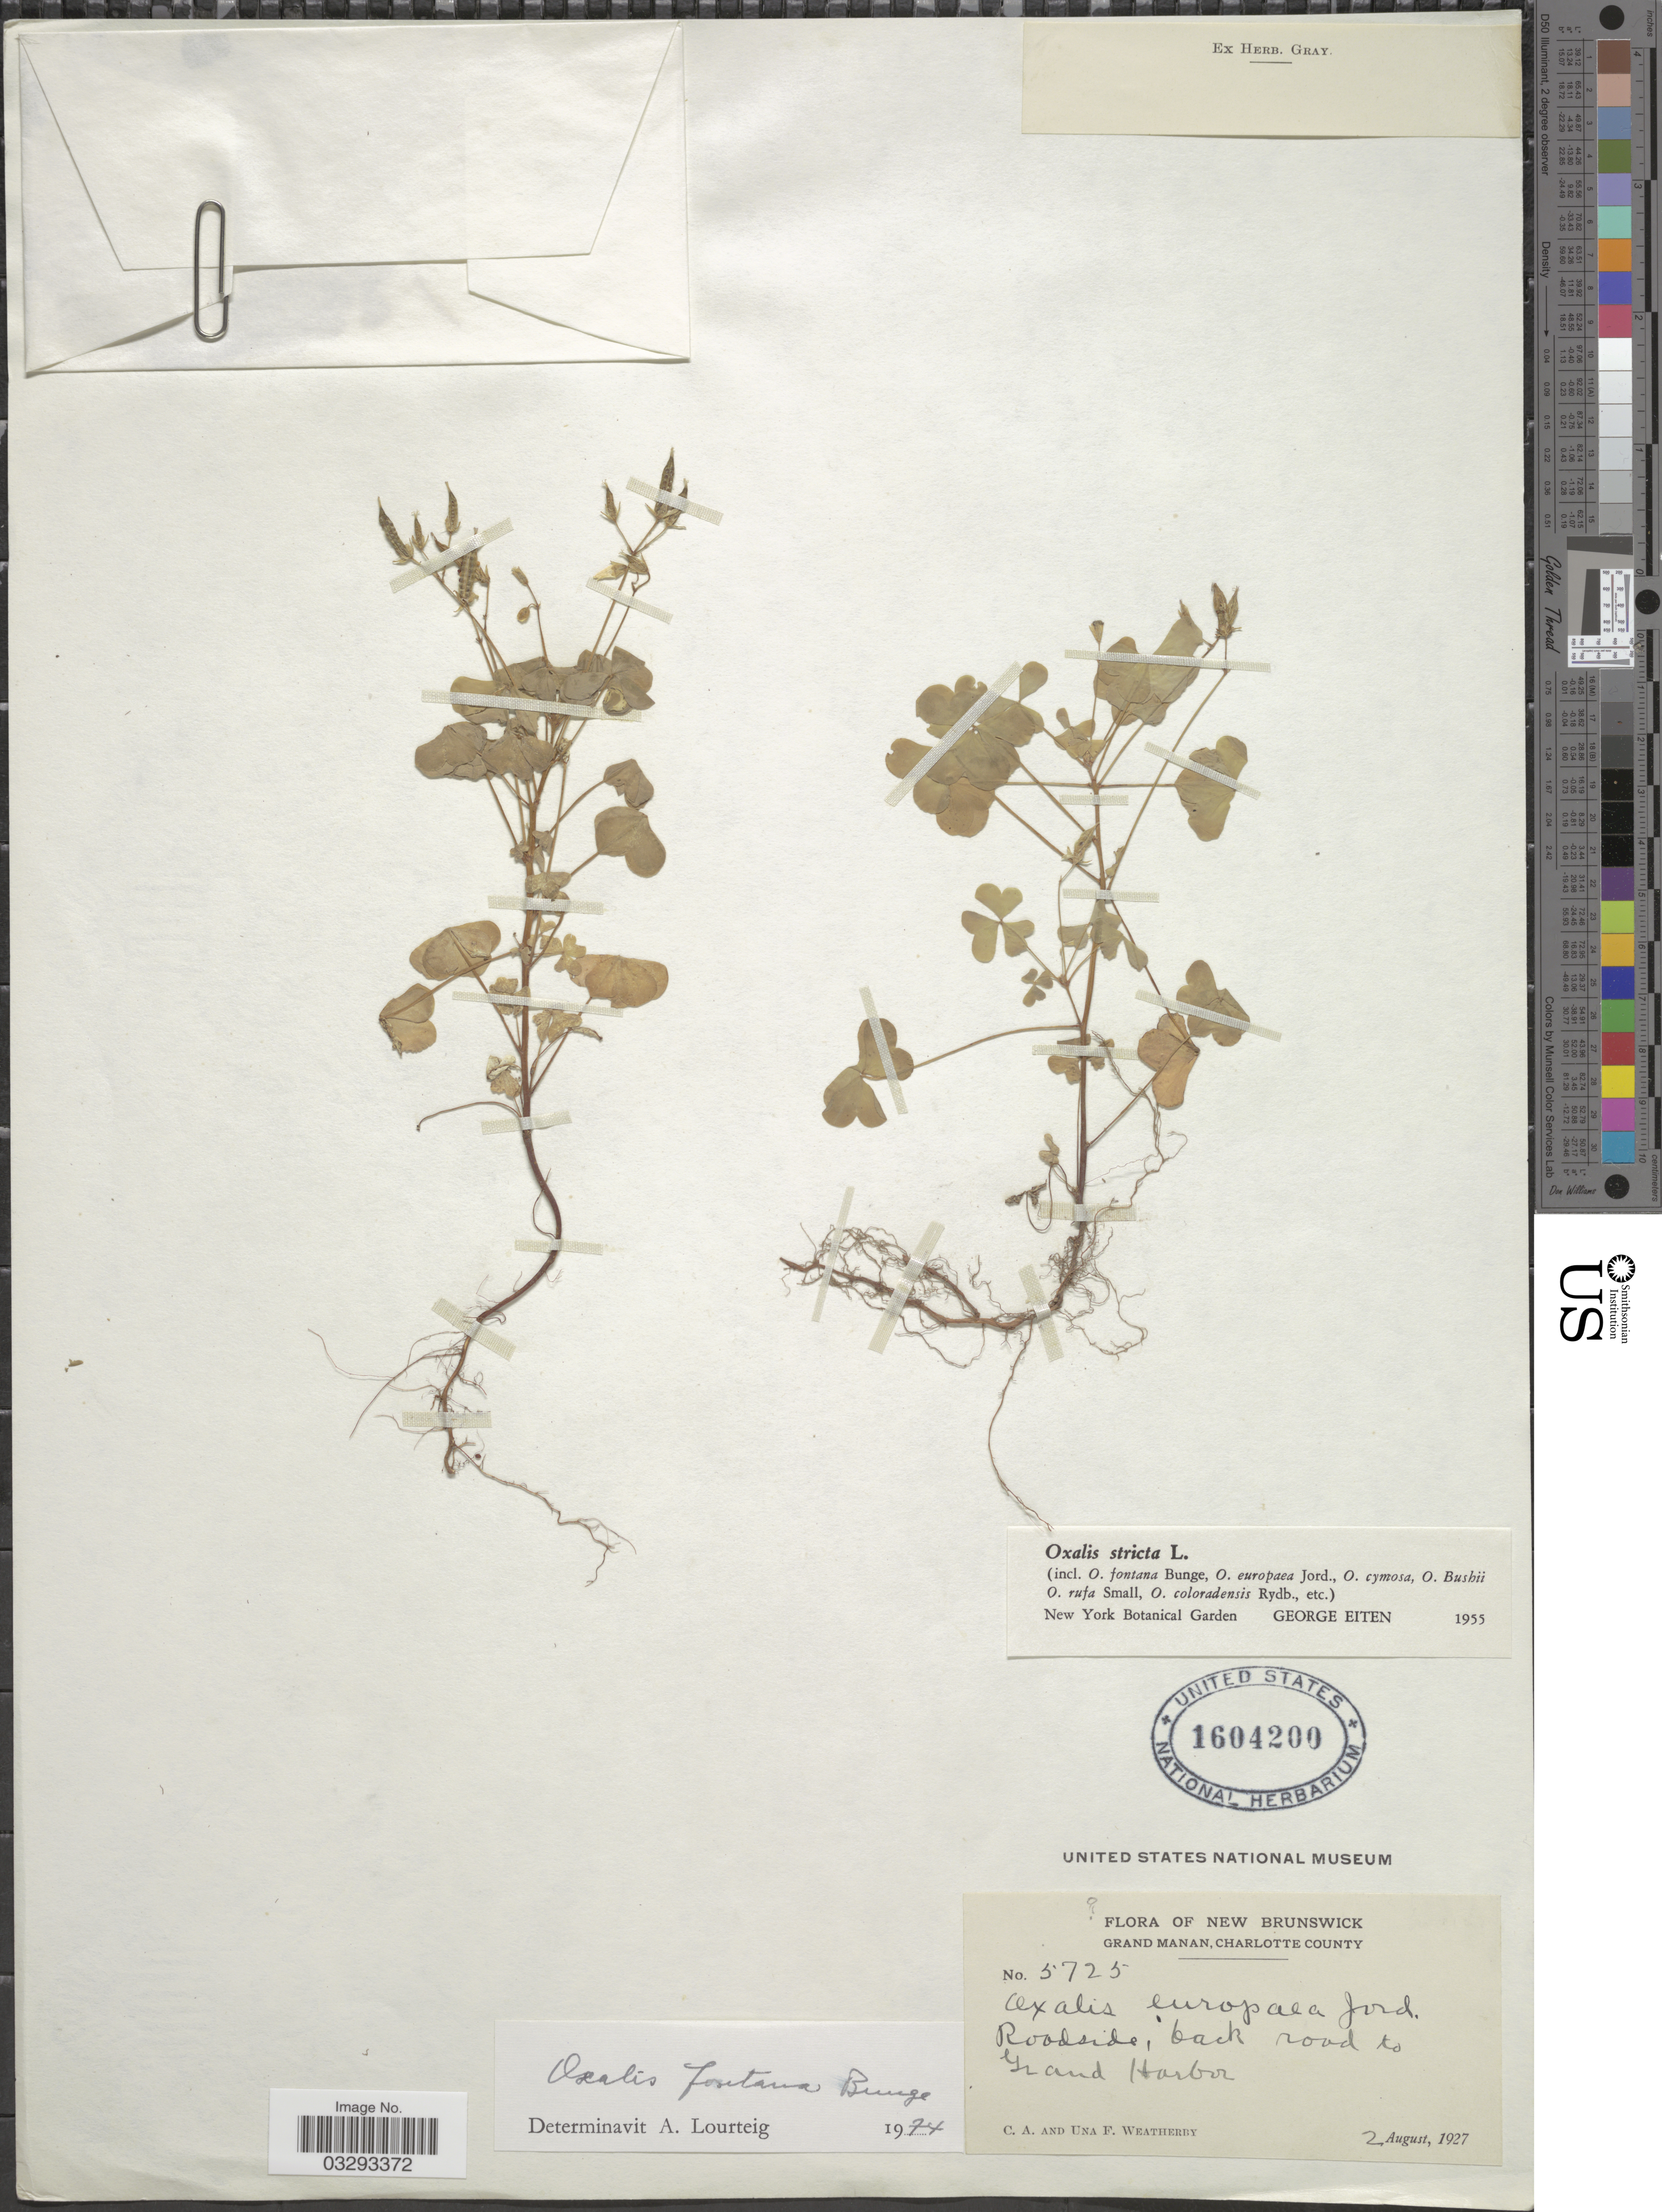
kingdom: Plantae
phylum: Tracheophyta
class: Magnoliopsida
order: Oxalidales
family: Oxalidaceae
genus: Oxalis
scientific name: Oxalis fontana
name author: Bunge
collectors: C. A. Weatherby & U. Weatherby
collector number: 5725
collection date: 1927-08-02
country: Canada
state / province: New Brunswick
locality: Grand Manan, Charlotte County. Roadside, back road to Grand Harbor.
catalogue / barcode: US 1604200